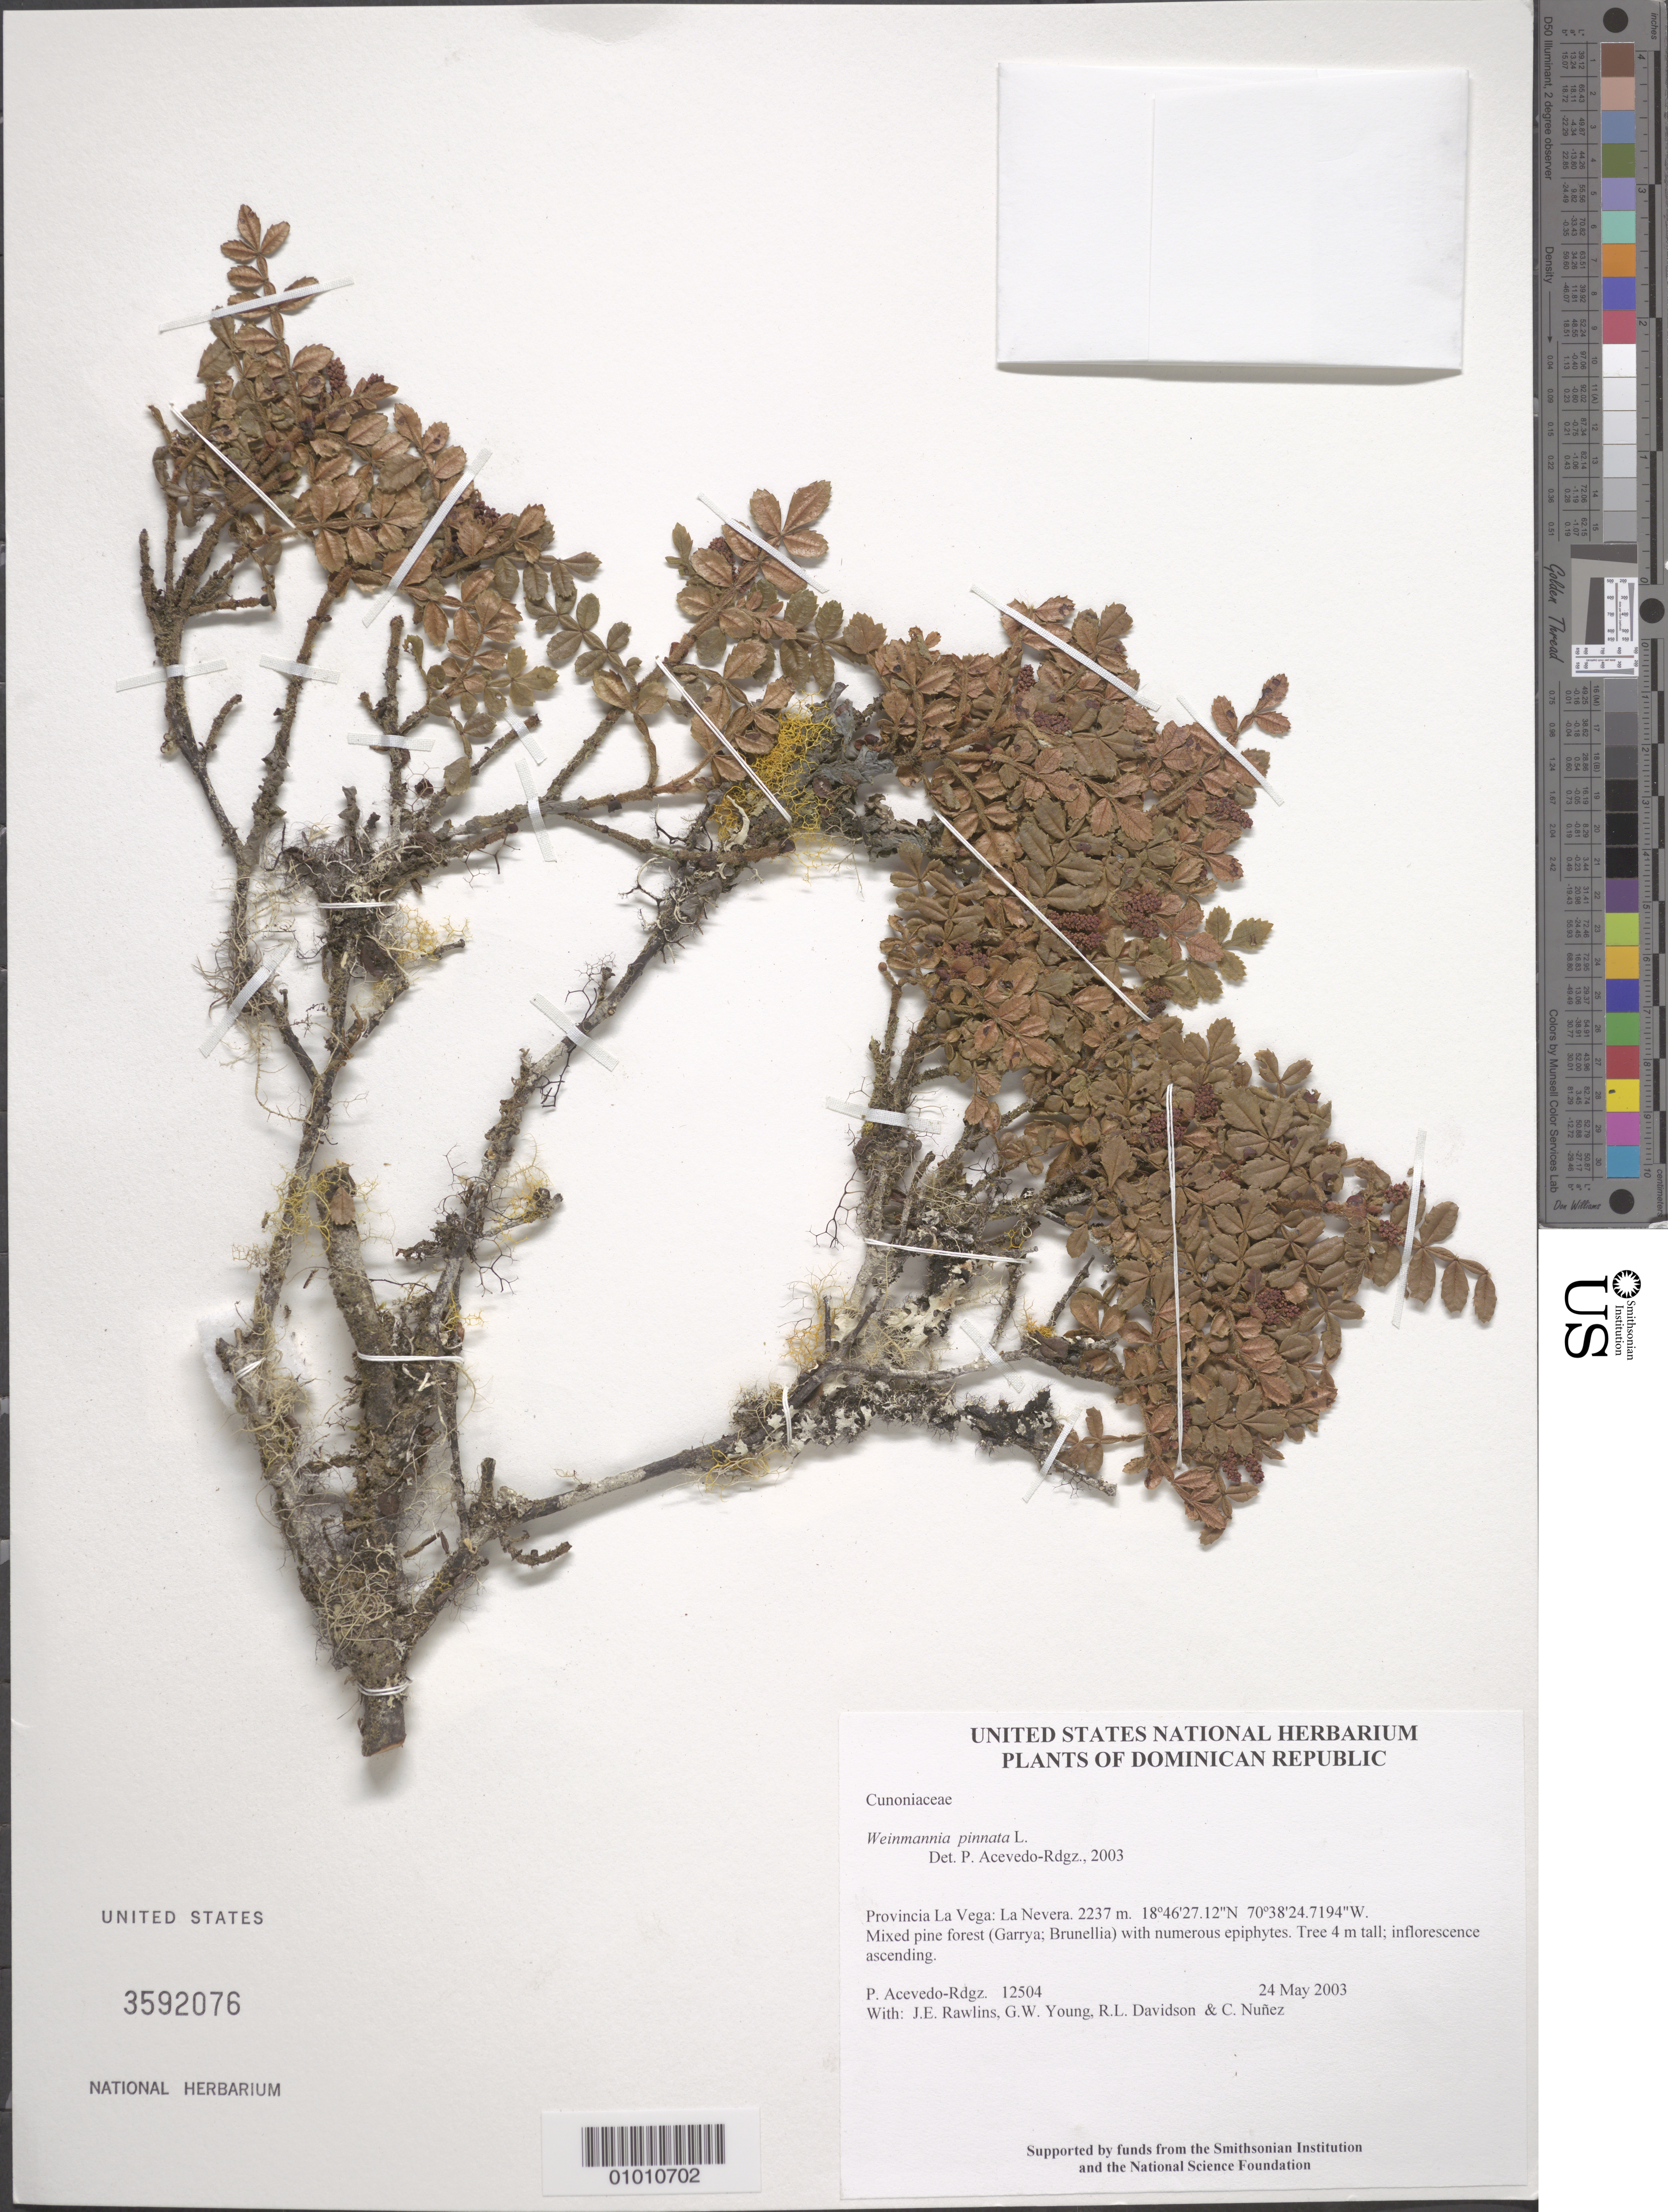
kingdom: Plantae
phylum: Tracheophyta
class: Magnoliopsida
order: Oxalidales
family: Cunoniaceae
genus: Weinmannia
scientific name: Weinmannia pinnata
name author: L.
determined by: Acevedo-Rodríguez, P., (BOT), Smithsonian Institution - National Museum of Natural History (UNITED STATES)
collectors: P. Acevedo-Rodr., J. Rawlins, G. Young, R. Davidson & C. Nunez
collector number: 12504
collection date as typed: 24 May 2003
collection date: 2003-05-24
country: Dominican Republic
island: Hispaniola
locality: Provincia La Vega: La Nevera.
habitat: Mixed pine forest (Garrya; Brunellia) with numerous epiphytes.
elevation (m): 2237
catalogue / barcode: US 3592076